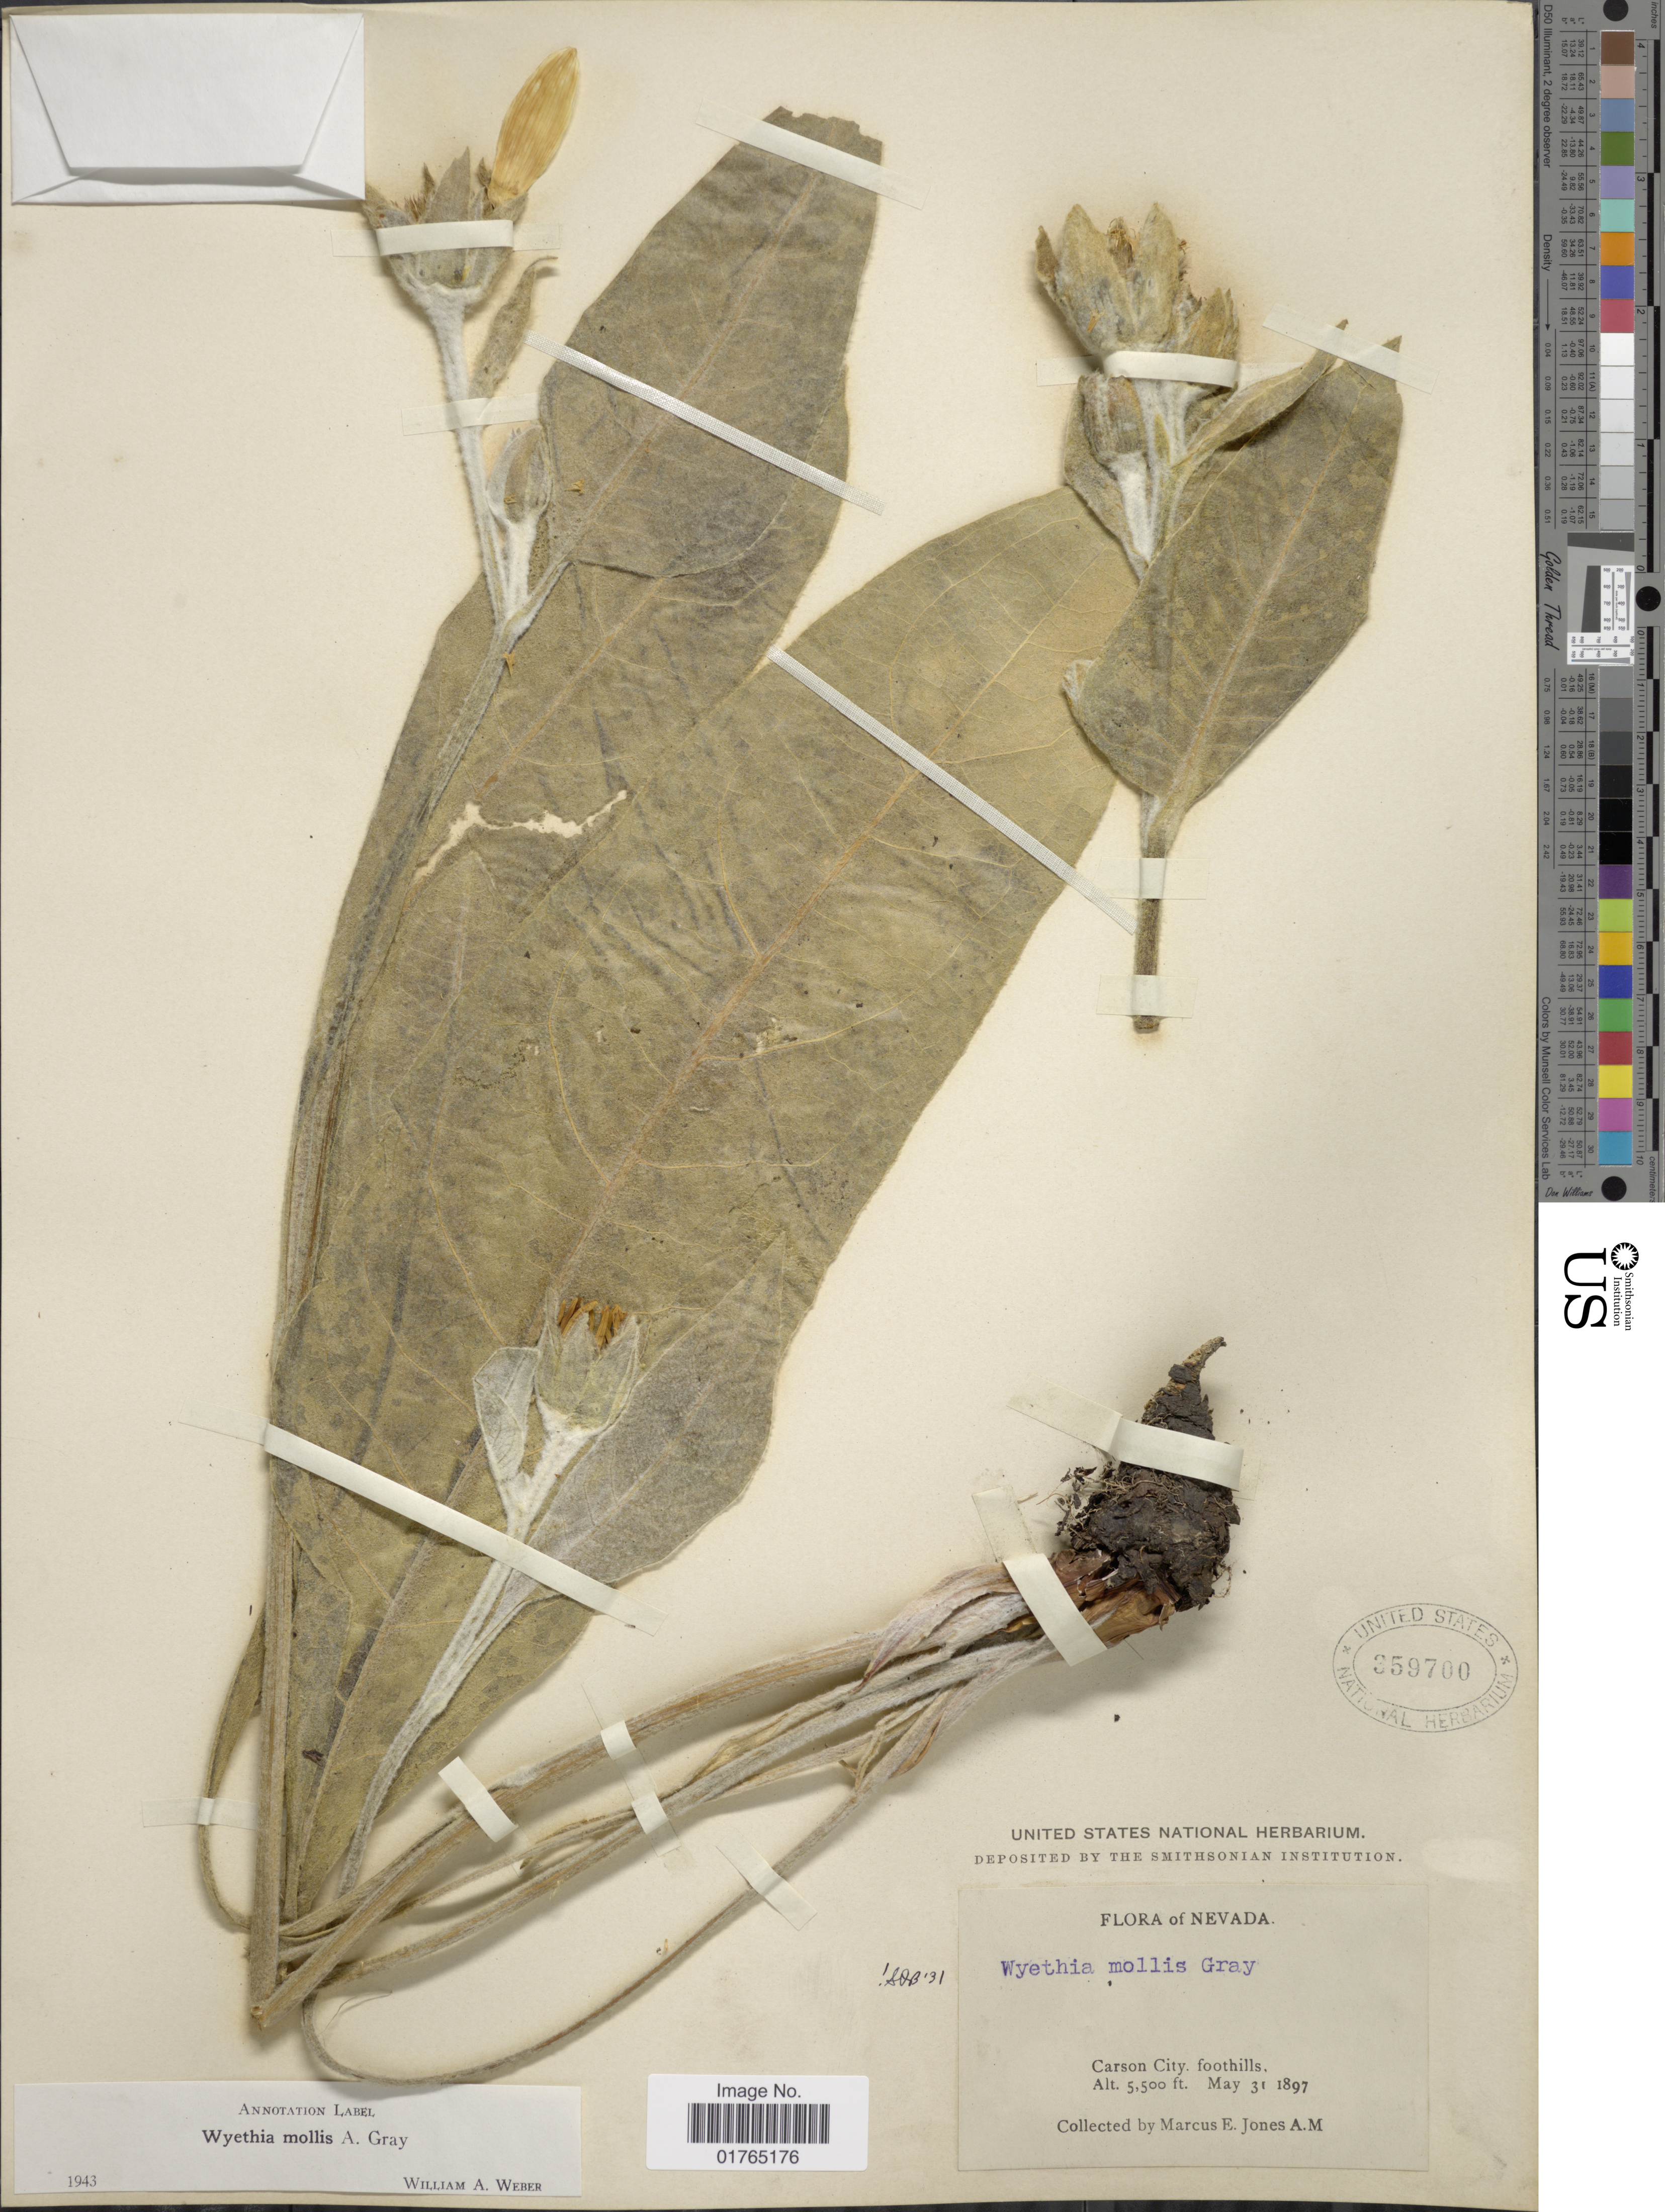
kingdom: Plantae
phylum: Tracheophyta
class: Magnoliopsida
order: Asterales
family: Asteraceae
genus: Wyethia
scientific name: Wyethia mollis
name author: A. Gray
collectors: M. E. Jones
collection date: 1897-05-31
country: United States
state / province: Nevada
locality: Carson City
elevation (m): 1676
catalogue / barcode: US 359700